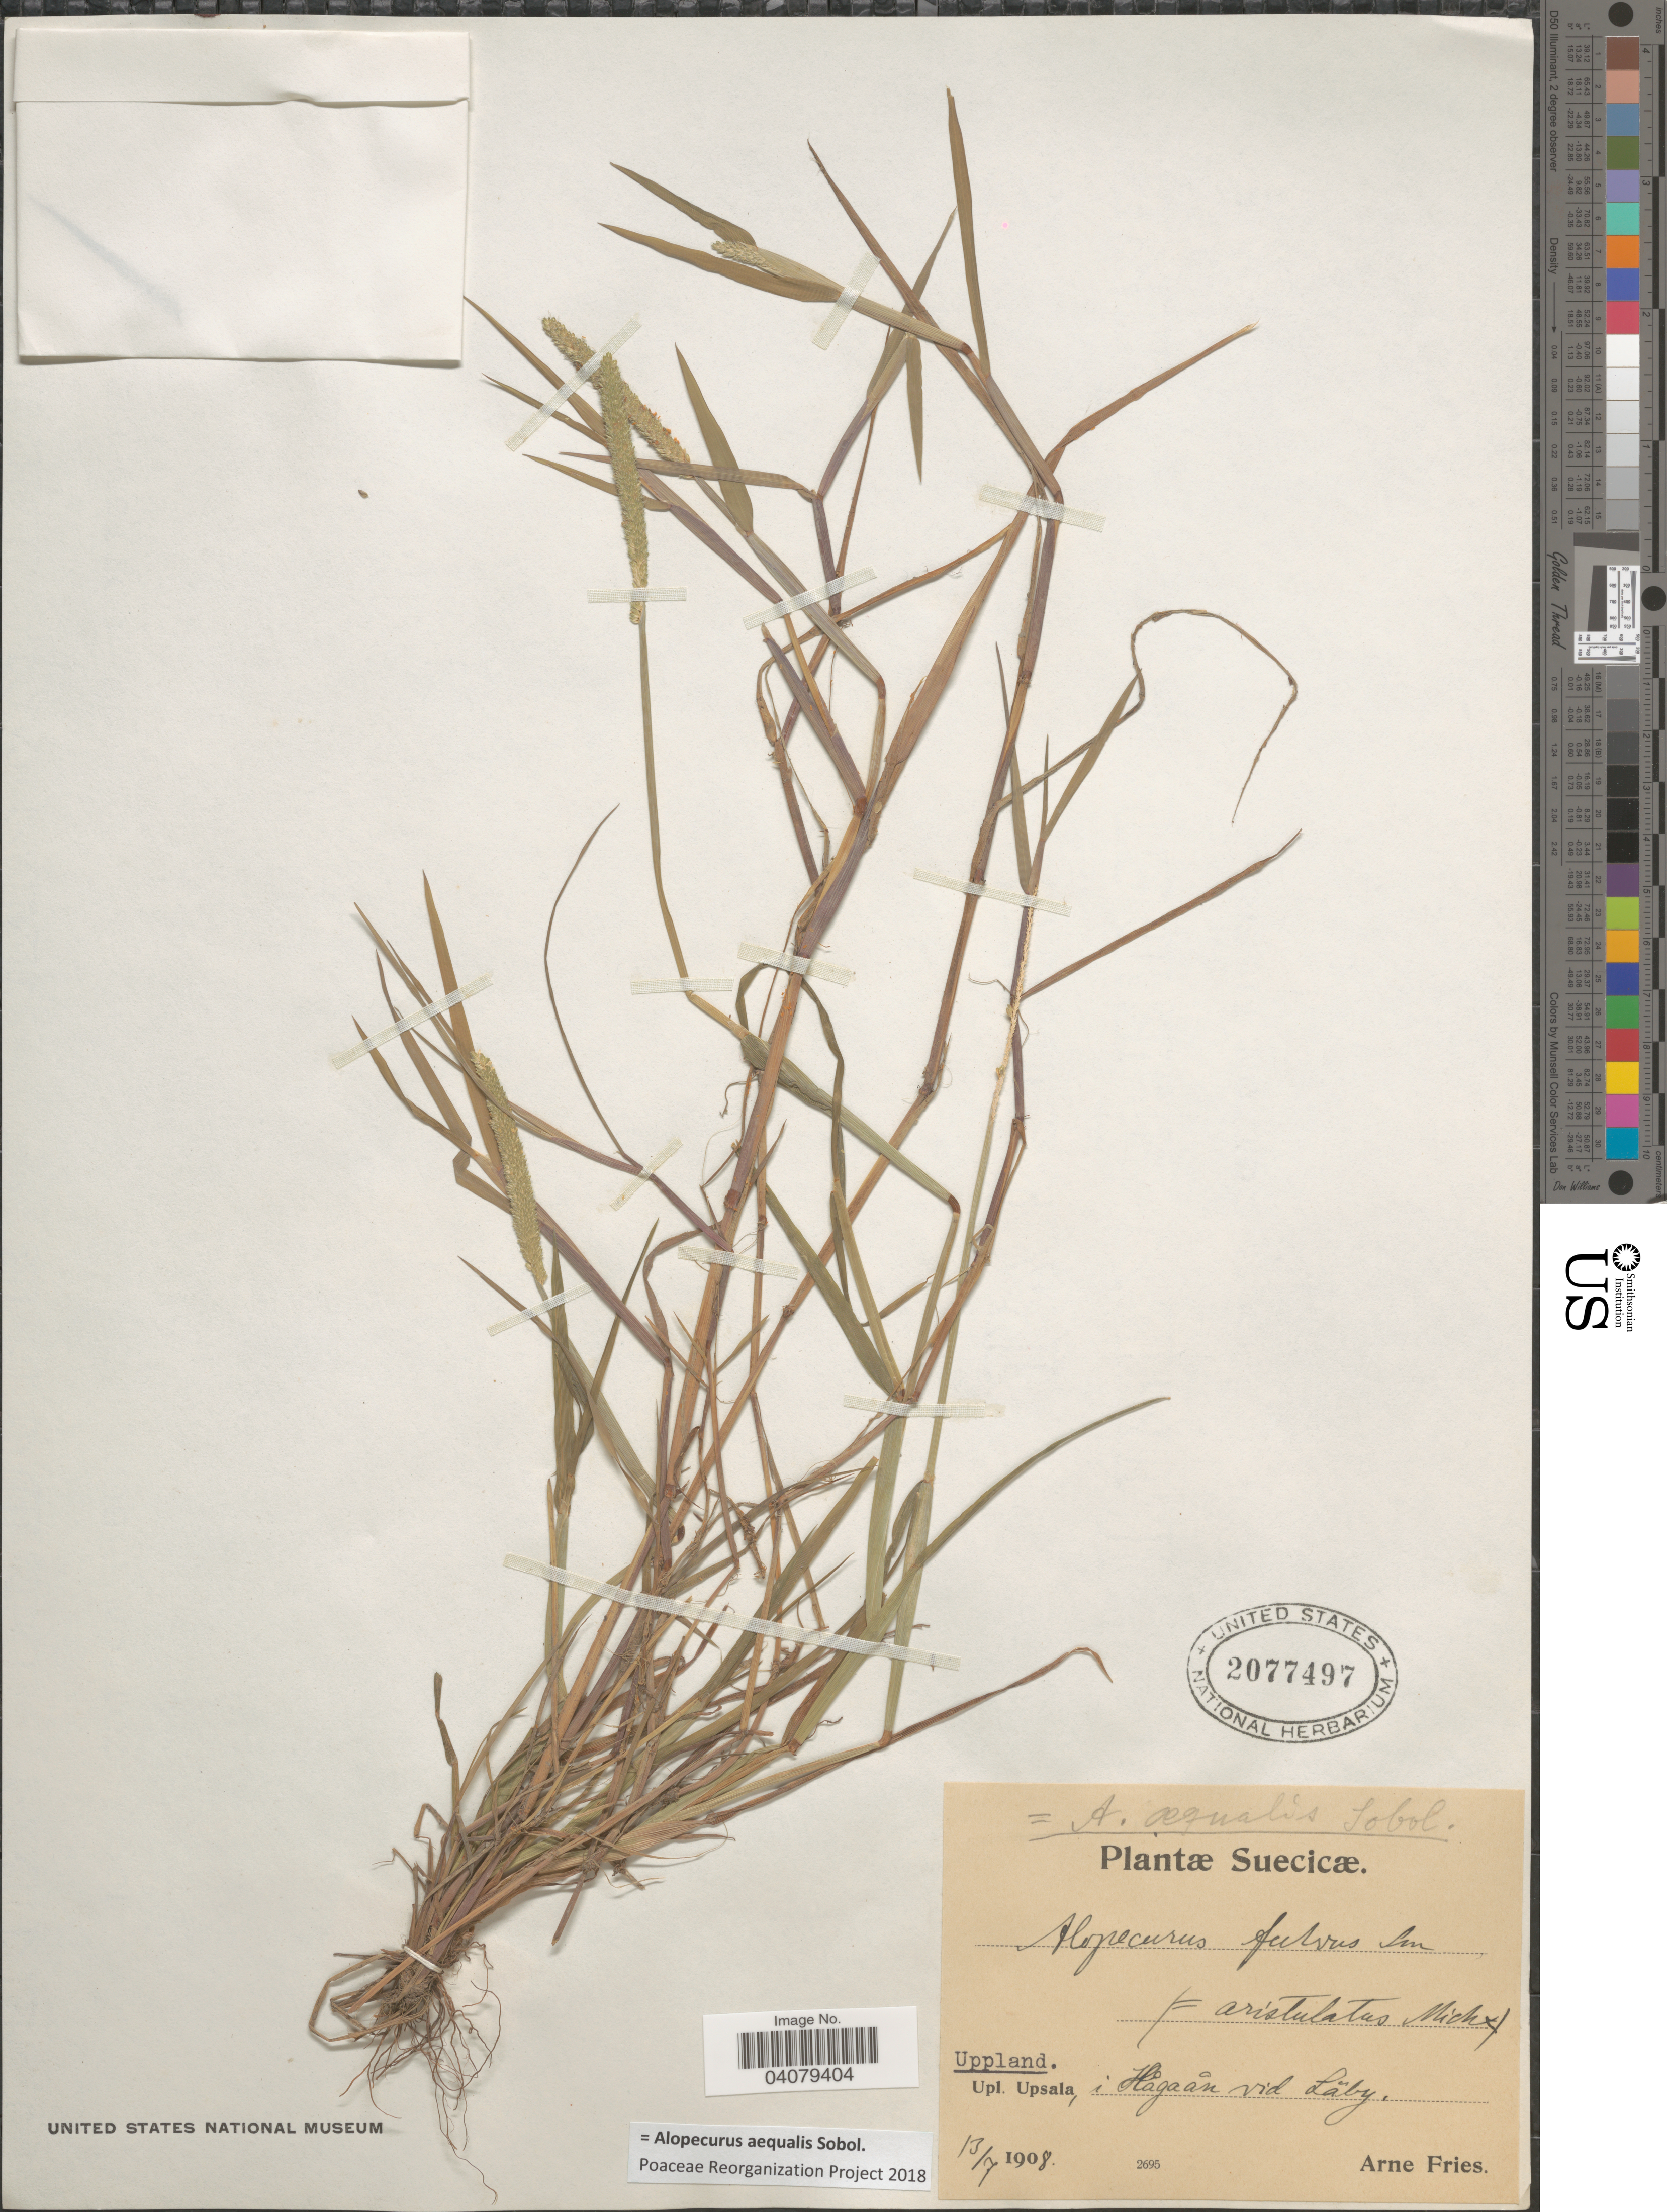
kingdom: Plantae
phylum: Tracheophyta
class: Liliopsida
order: Poales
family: Poaceae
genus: Alopecurus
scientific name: Alopecurus arundinaceus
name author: Poir.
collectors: E. A. Fries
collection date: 1908-07-13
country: Sweden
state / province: Uppsala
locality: Uppland. Upl. Upsala, i Hagaån vid Lãby.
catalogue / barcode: US 2077497